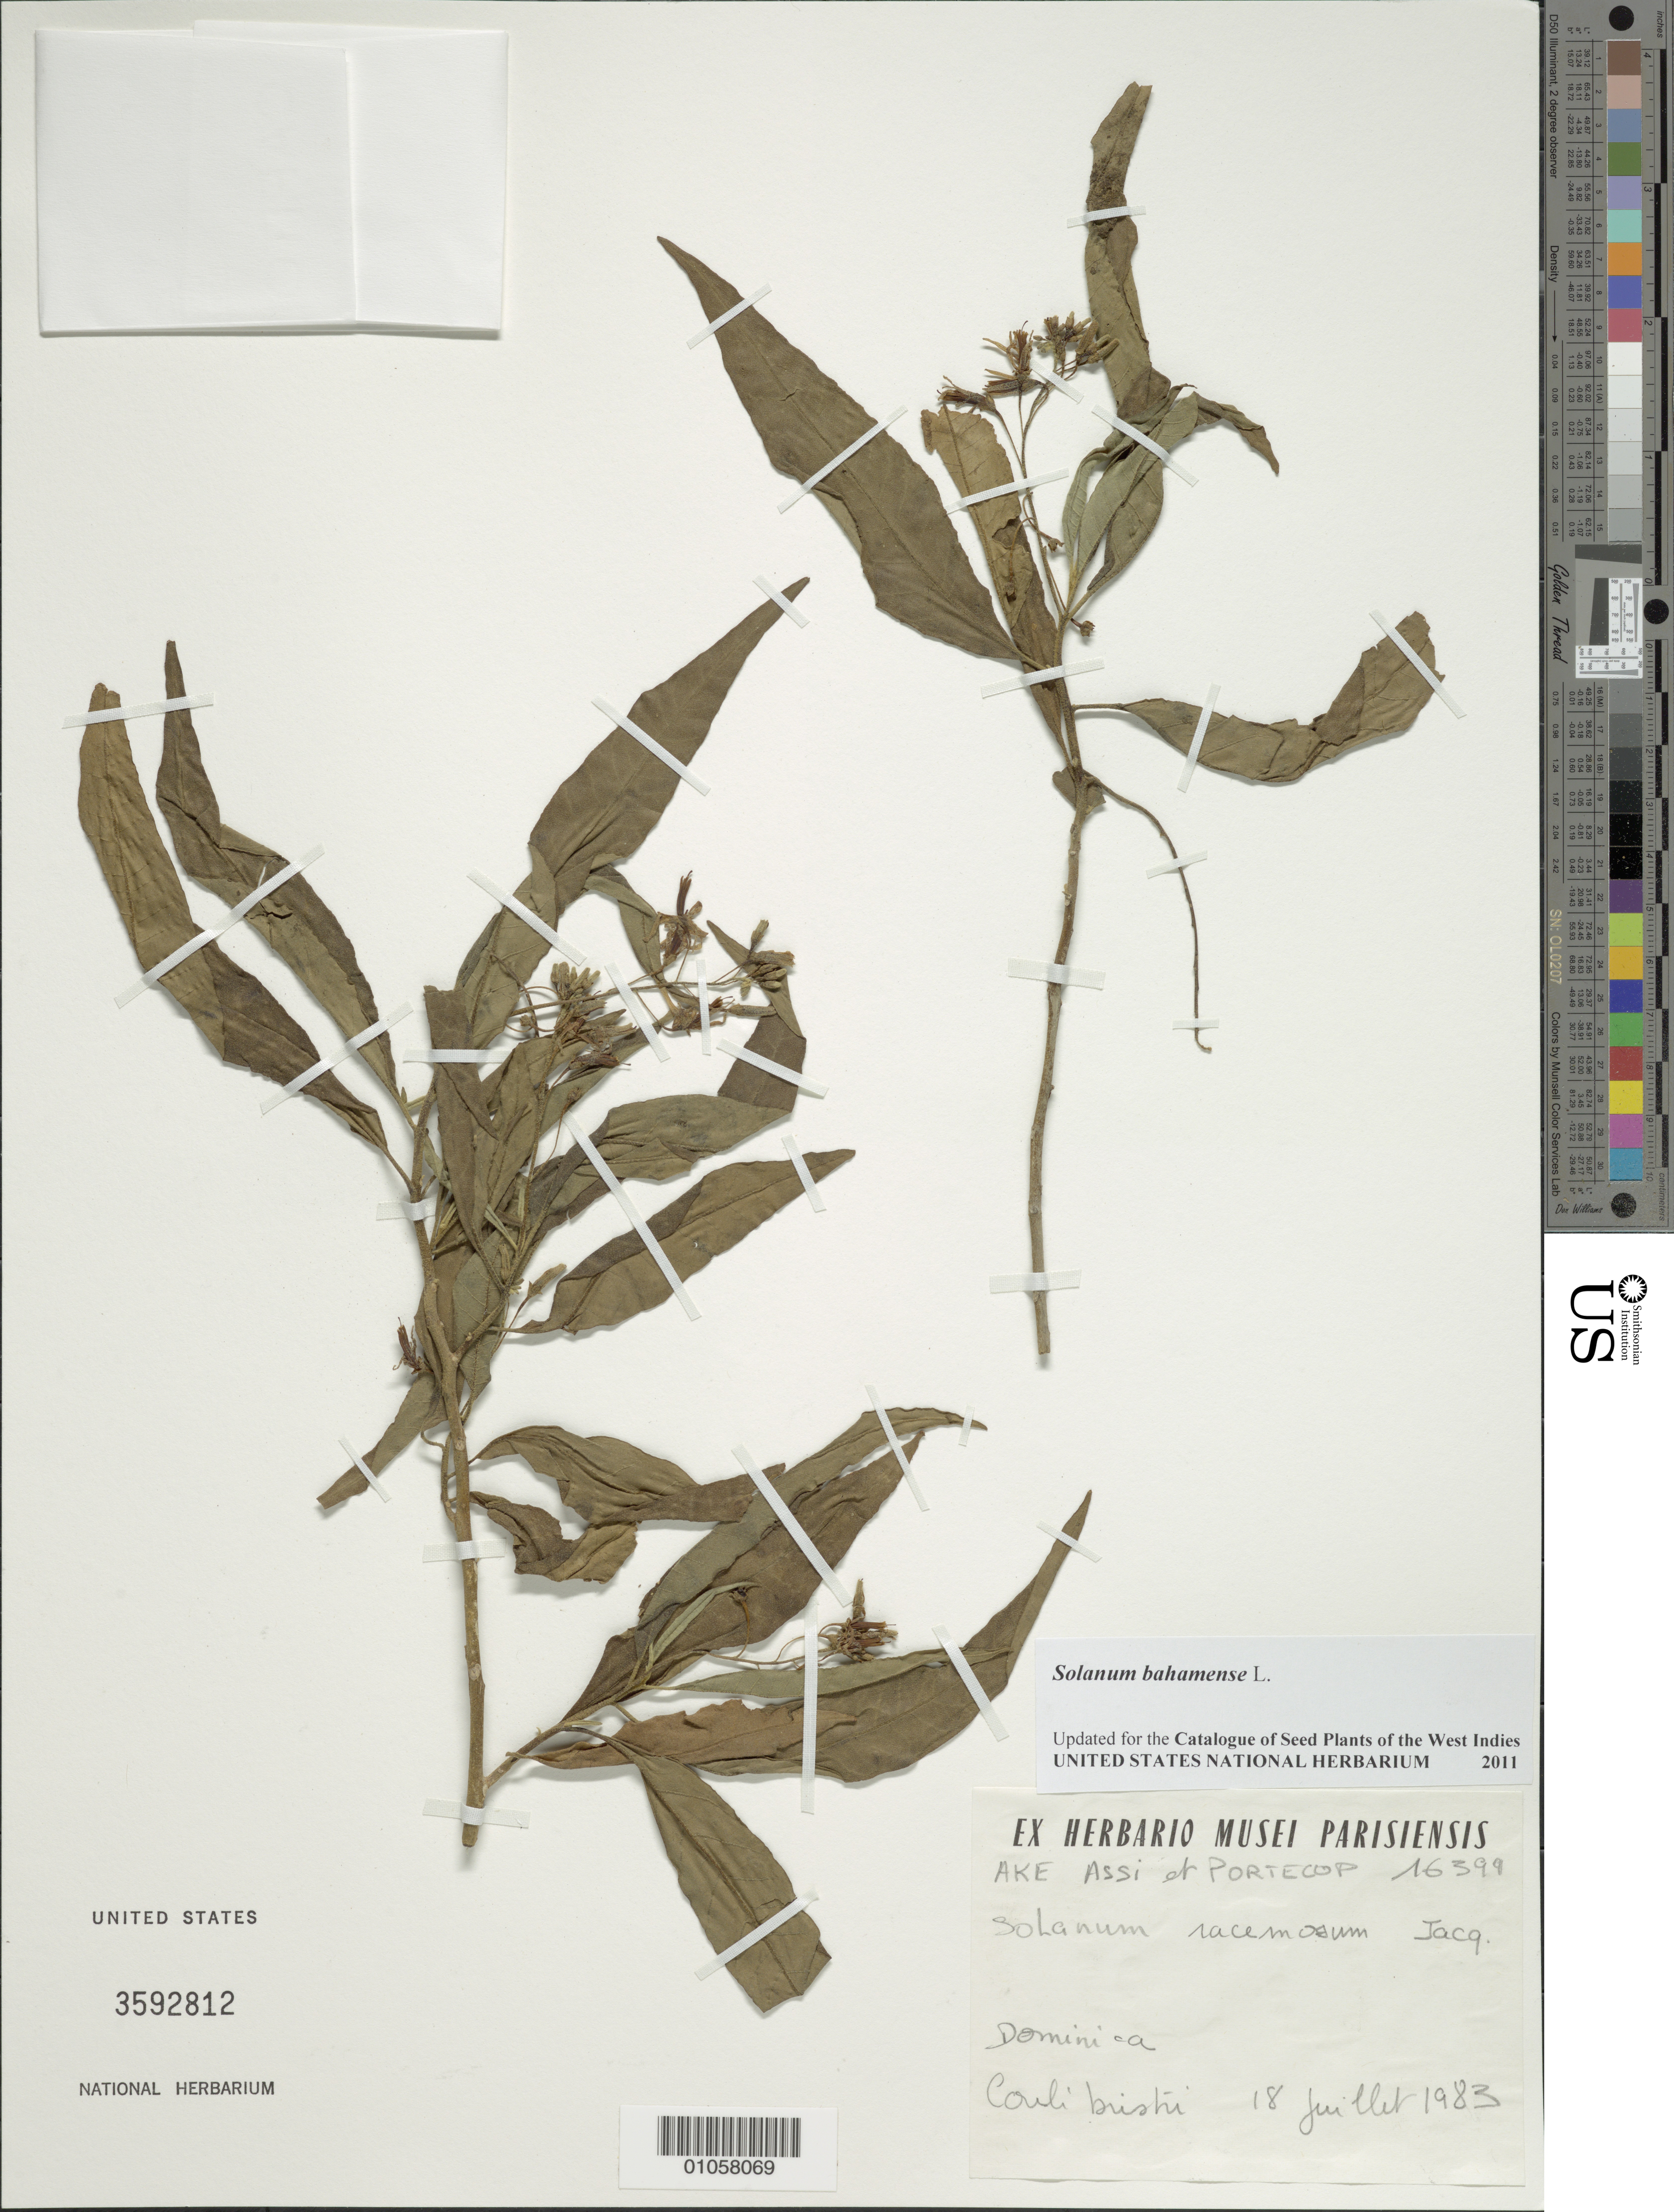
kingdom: Plantae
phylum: Tracheophyta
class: Magnoliopsida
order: Solanales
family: Solanaceae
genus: Solanum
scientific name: Solanum bahamense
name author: L.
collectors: A. Ake & -. Portecop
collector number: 16399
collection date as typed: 18 Jul 1983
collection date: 1983-07-18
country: Dominica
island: Dominica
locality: Coulibristri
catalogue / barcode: US 3592812